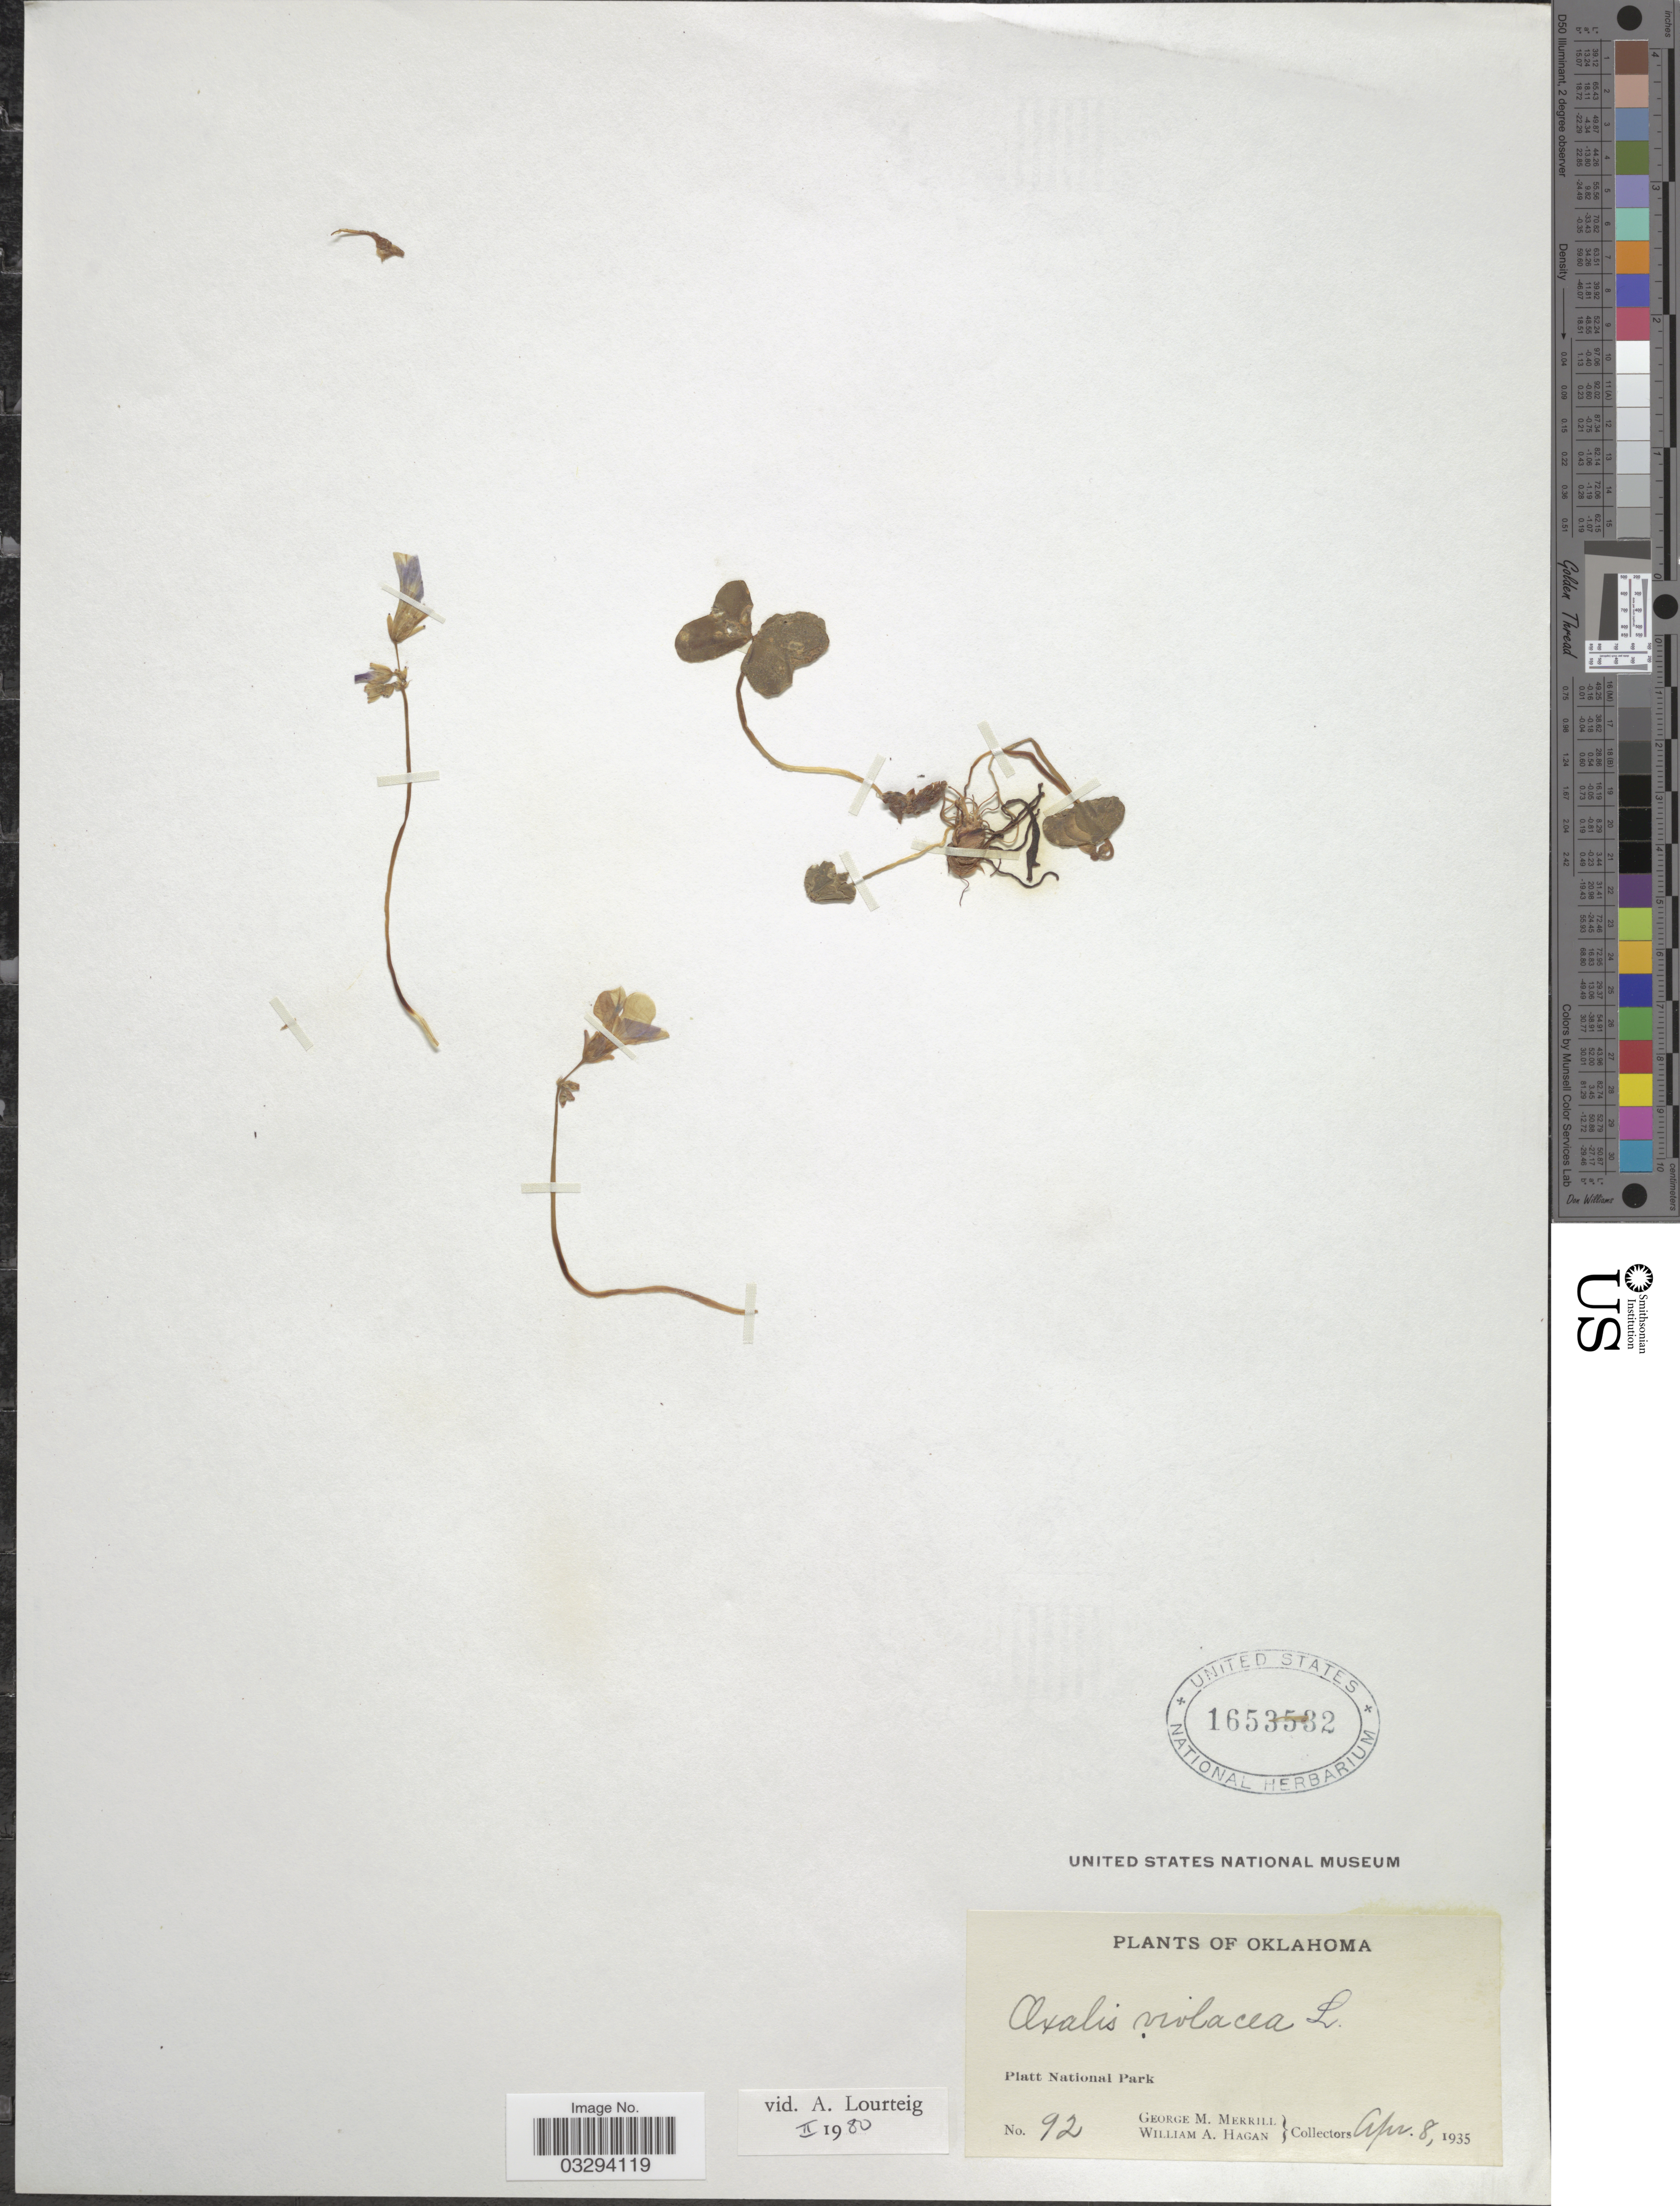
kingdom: Plantae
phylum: Tracheophyta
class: Magnoliopsida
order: Oxalidales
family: Oxalidaceae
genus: Oxalis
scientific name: Oxalis violacea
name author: L.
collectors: G. M. Merrill & W. Hagan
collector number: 92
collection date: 1935-04-08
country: United States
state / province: Oklahoma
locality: Platt National Park.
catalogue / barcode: US 1653532